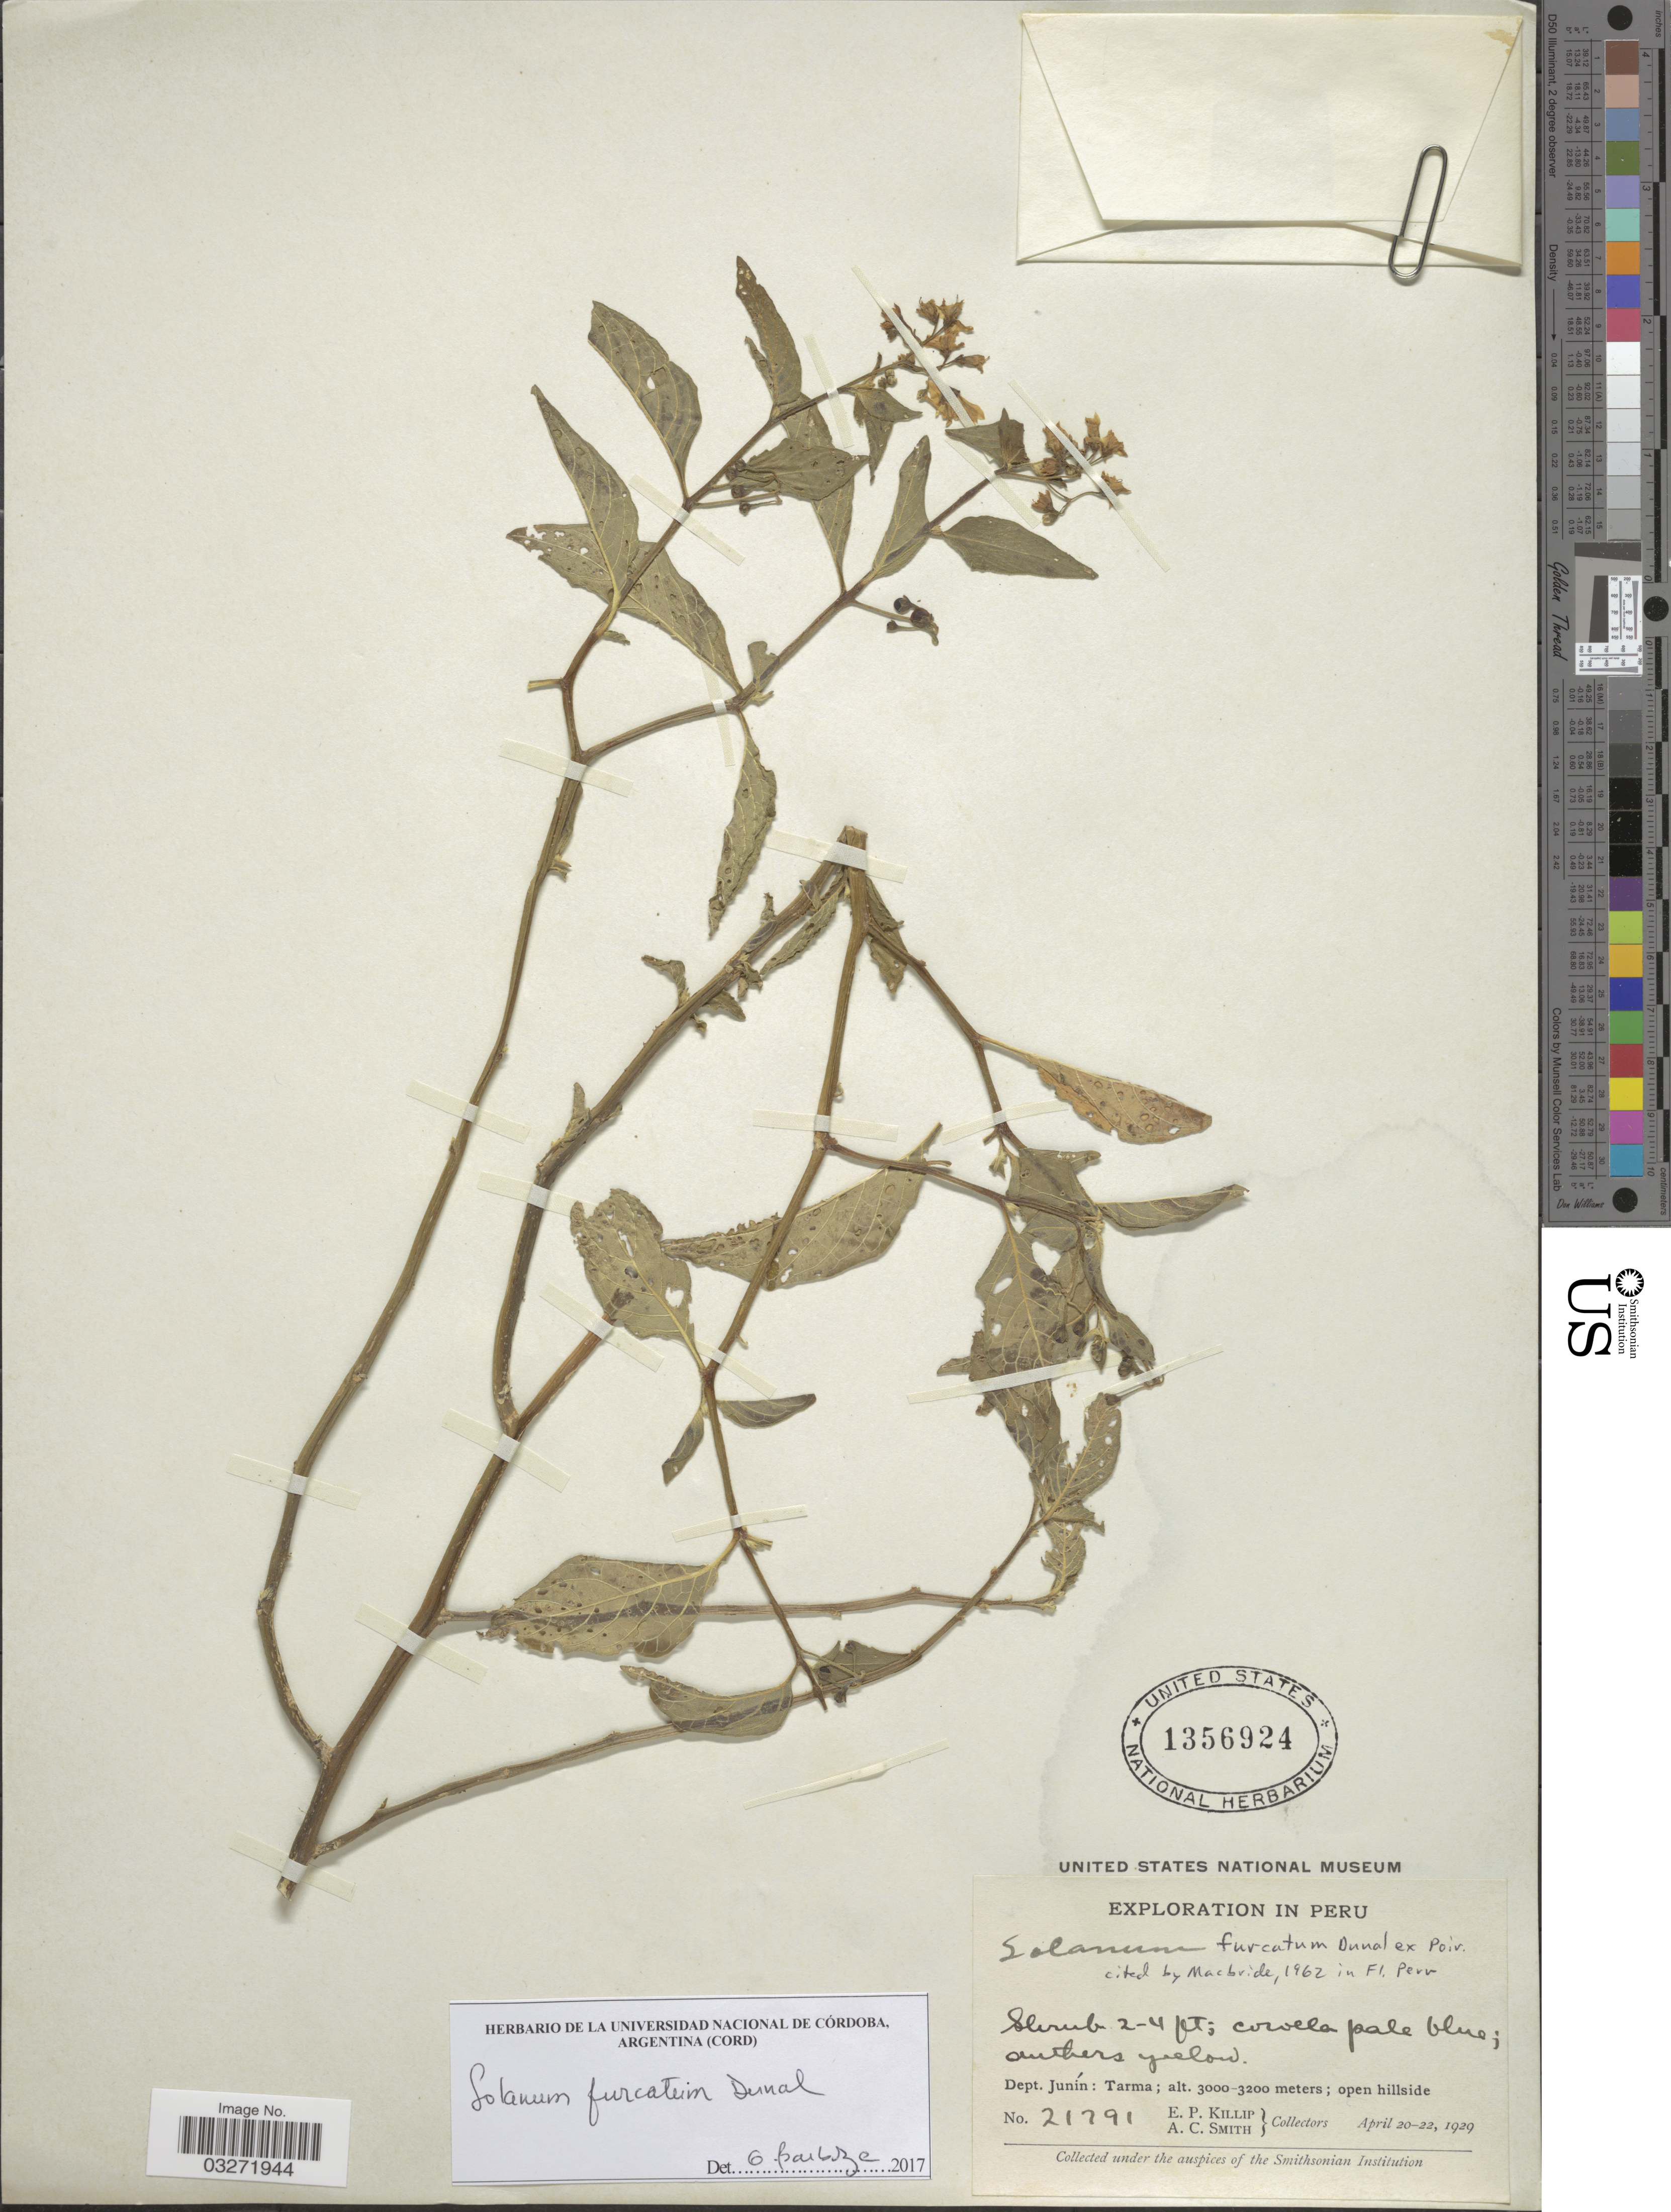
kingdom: Plantae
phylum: Tracheophyta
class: Magnoliopsida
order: Solanales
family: Solanaceae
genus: Solanum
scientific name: Solanum furcatum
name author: Dunal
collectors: E. P. Killip & A. C. Smith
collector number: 21791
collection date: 1929-04-20/1929-04-22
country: Peru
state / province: Junín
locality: Dept. Junín: Tarma.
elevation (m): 3000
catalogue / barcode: US 1356924